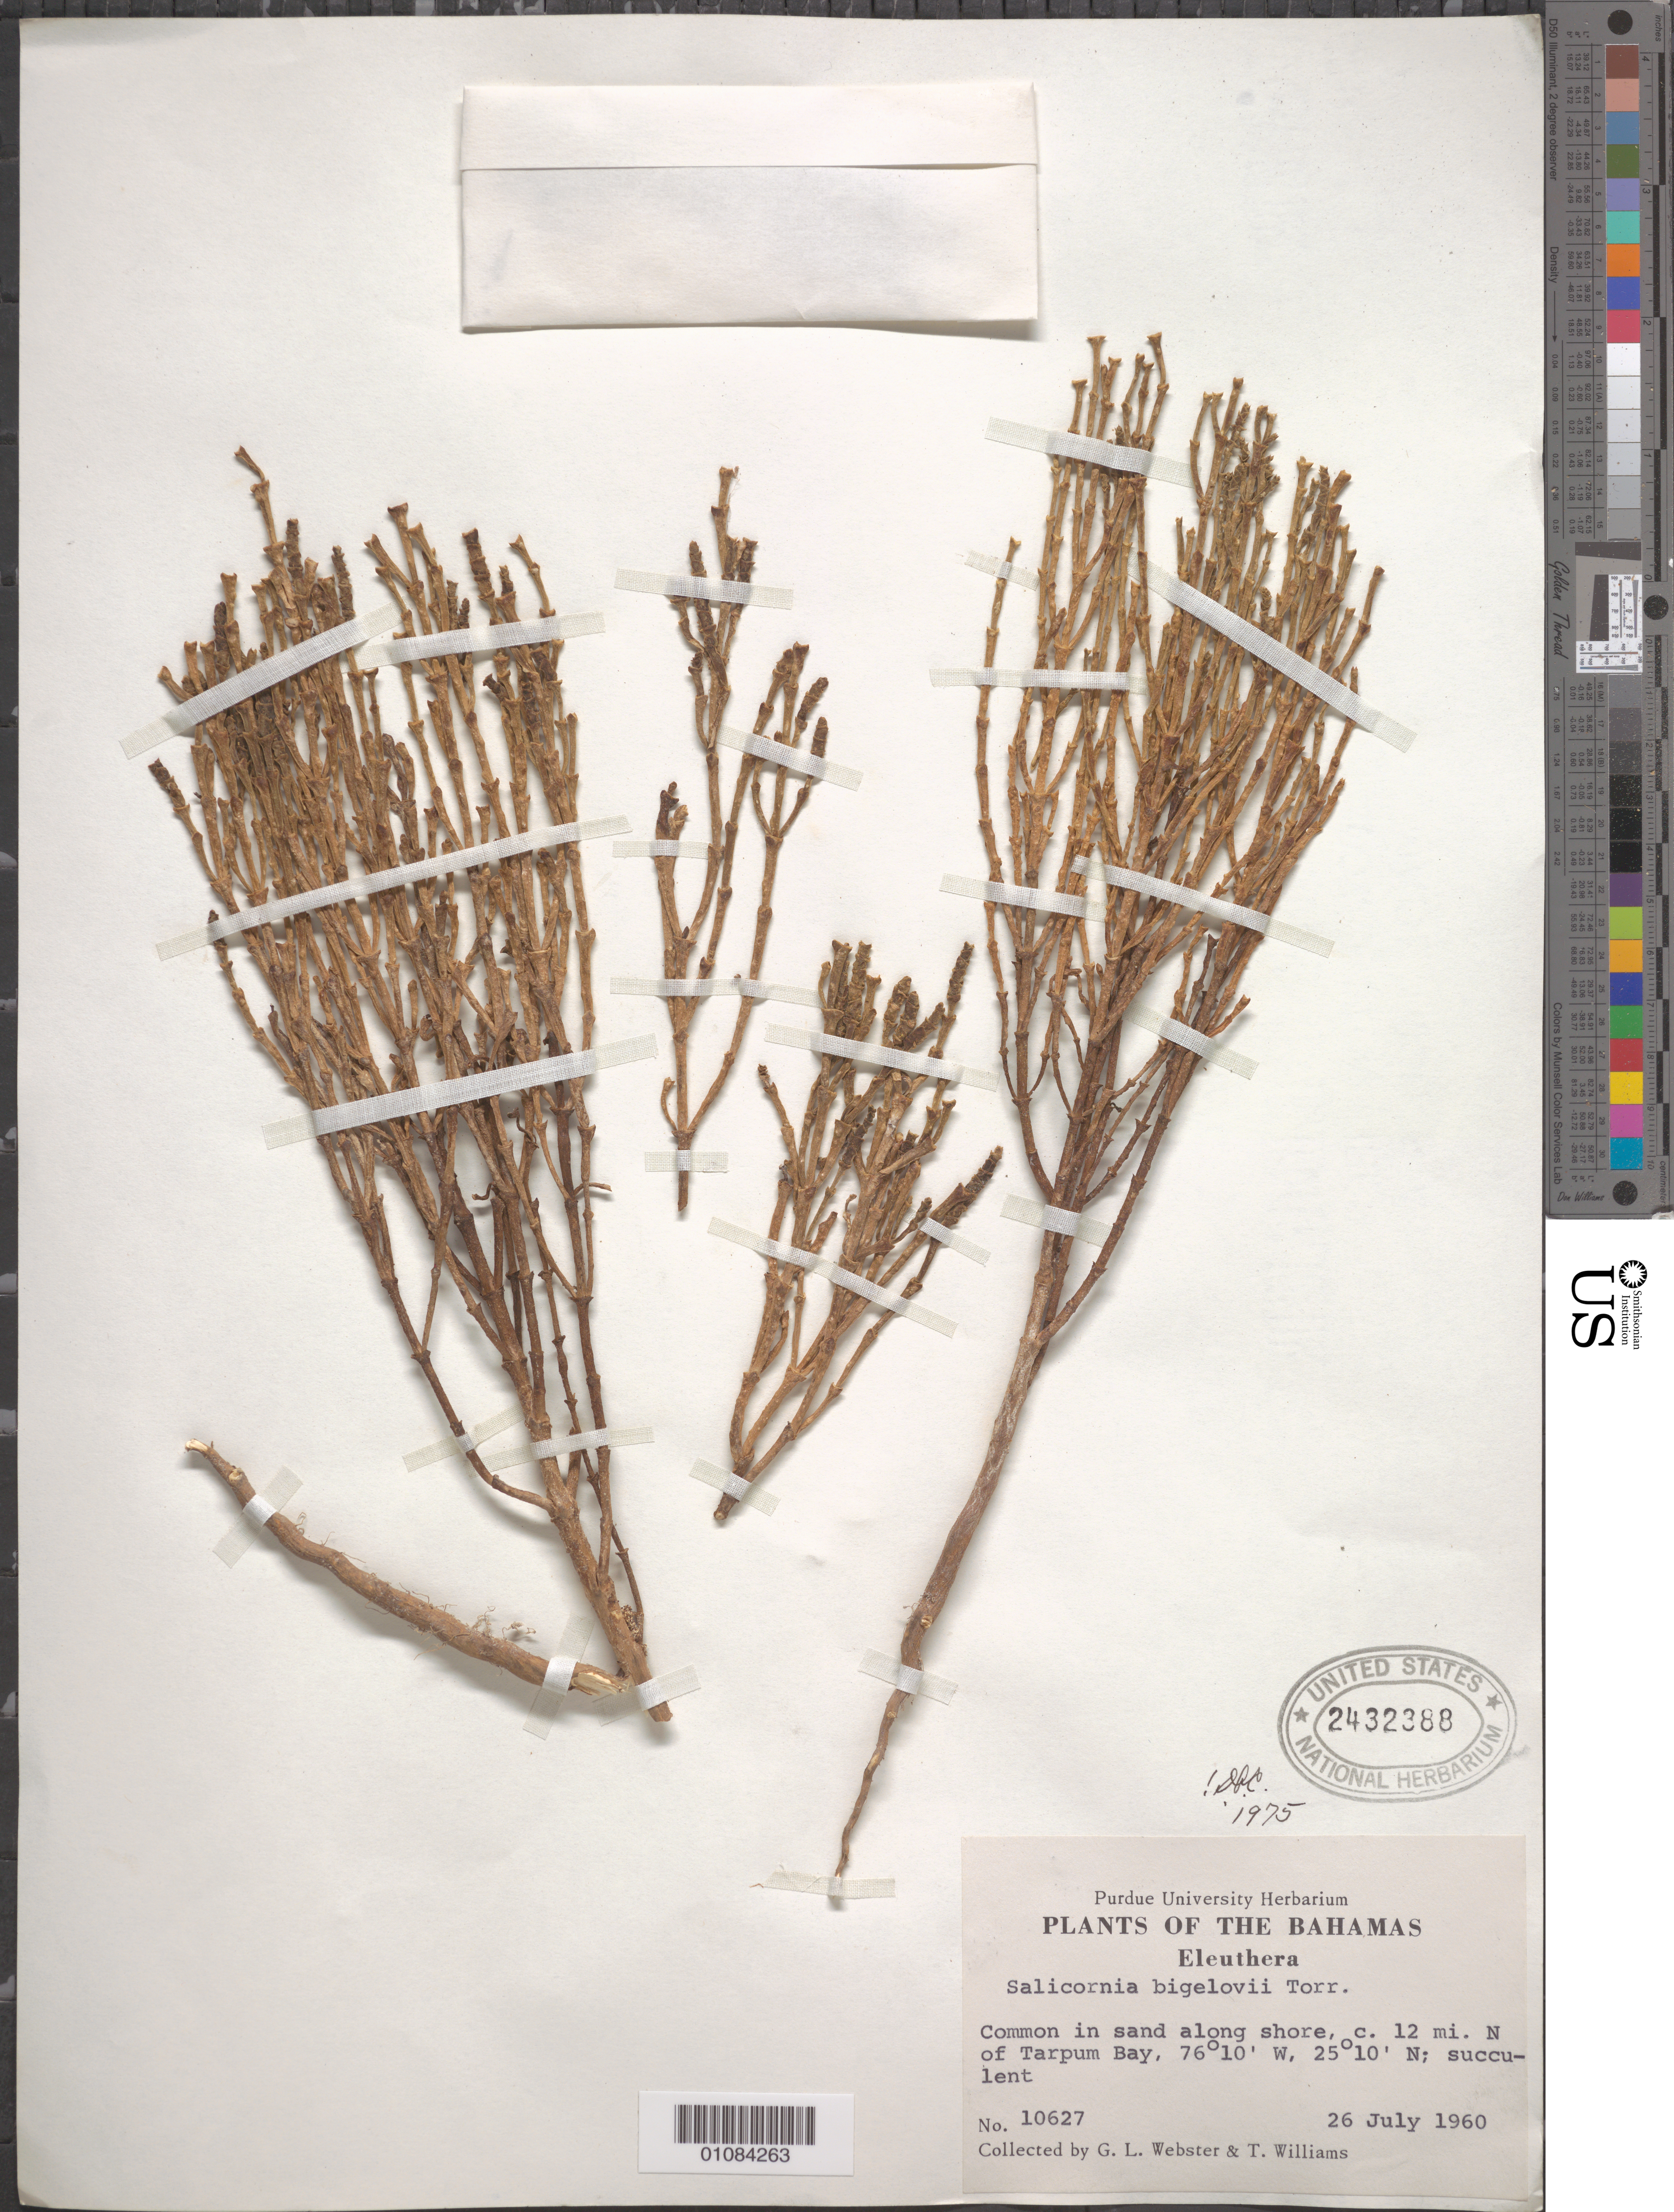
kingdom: Plantae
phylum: Tracheophyta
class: Magnoliopsida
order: Caryophyllales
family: Amaranthaceae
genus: Salicornia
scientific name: Salicornia bigelovii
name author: Torr.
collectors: G. L. Webster & T. Williams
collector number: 10627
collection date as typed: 26 Jul 1960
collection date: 1960-07-26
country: Bahamas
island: Eleuthera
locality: C. 12 mi N of Tarpum Bay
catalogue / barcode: US 2432488